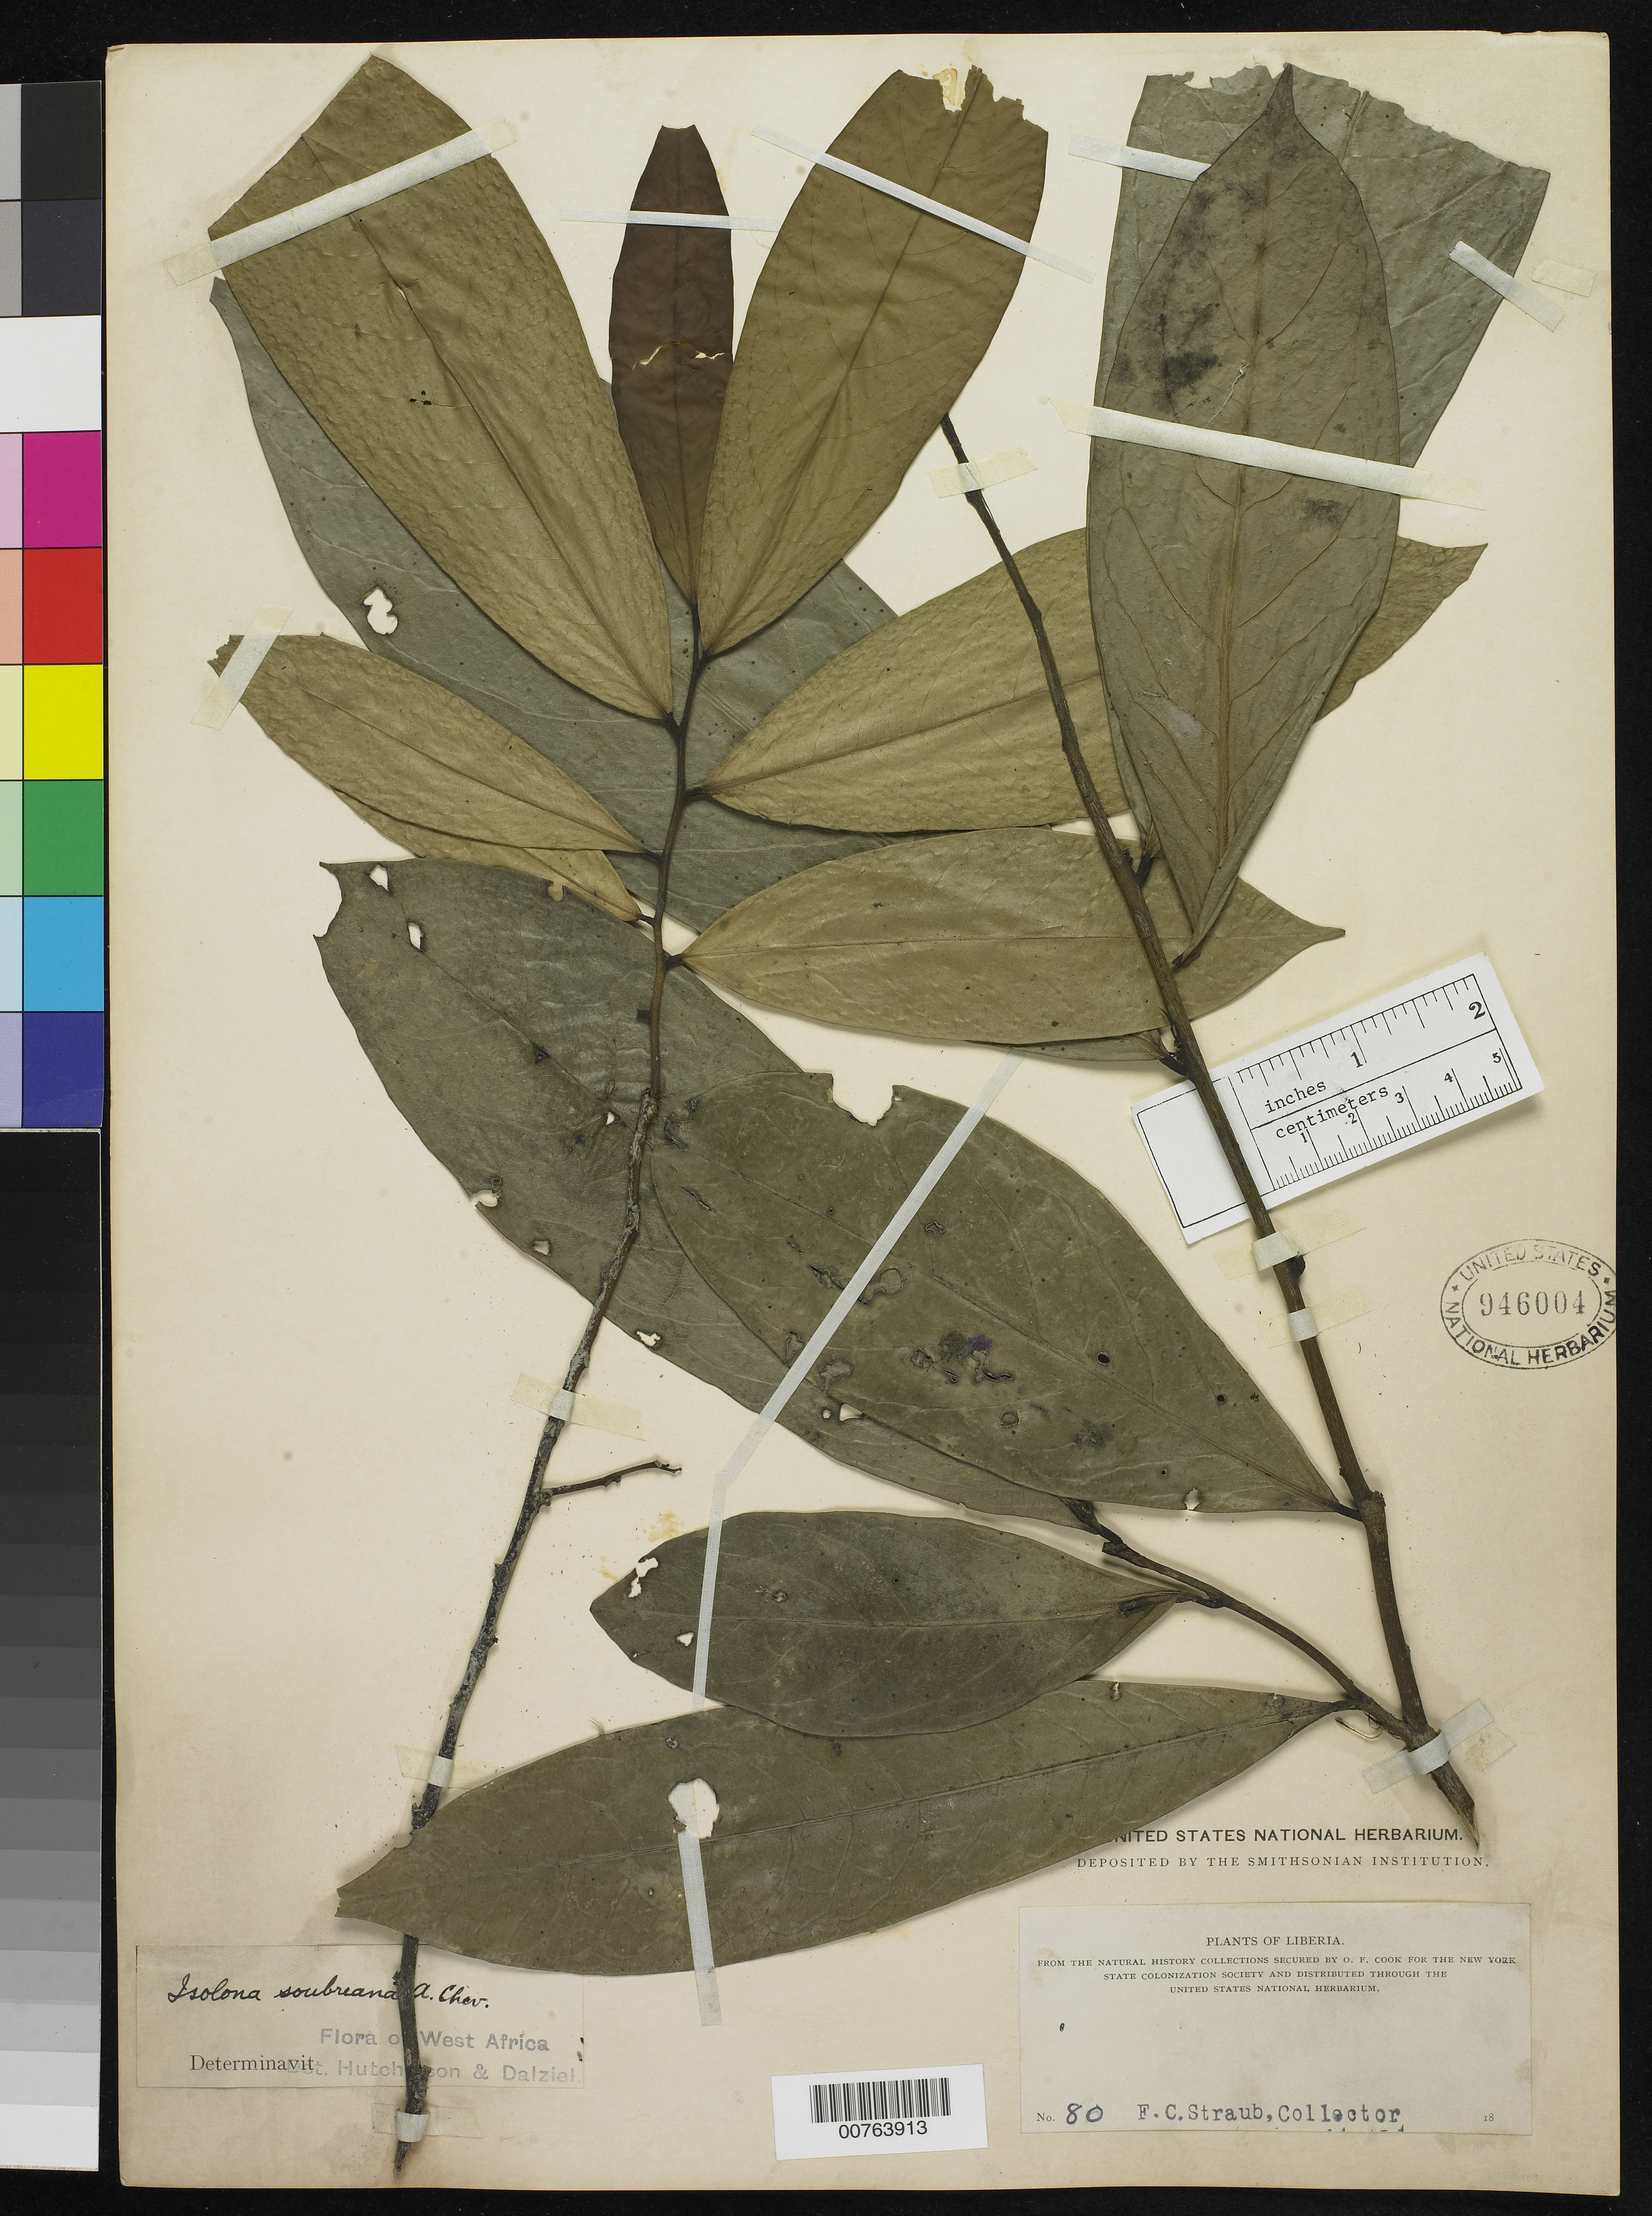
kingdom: Plantae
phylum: Tracheophyta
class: Magnoliopsida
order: Magnoliales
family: Annonaceae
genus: Isolona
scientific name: Isolona soubreana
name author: A. Chev. ex Hutchins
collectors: F. Straub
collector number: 80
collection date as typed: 18--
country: Liberia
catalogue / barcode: US 946004